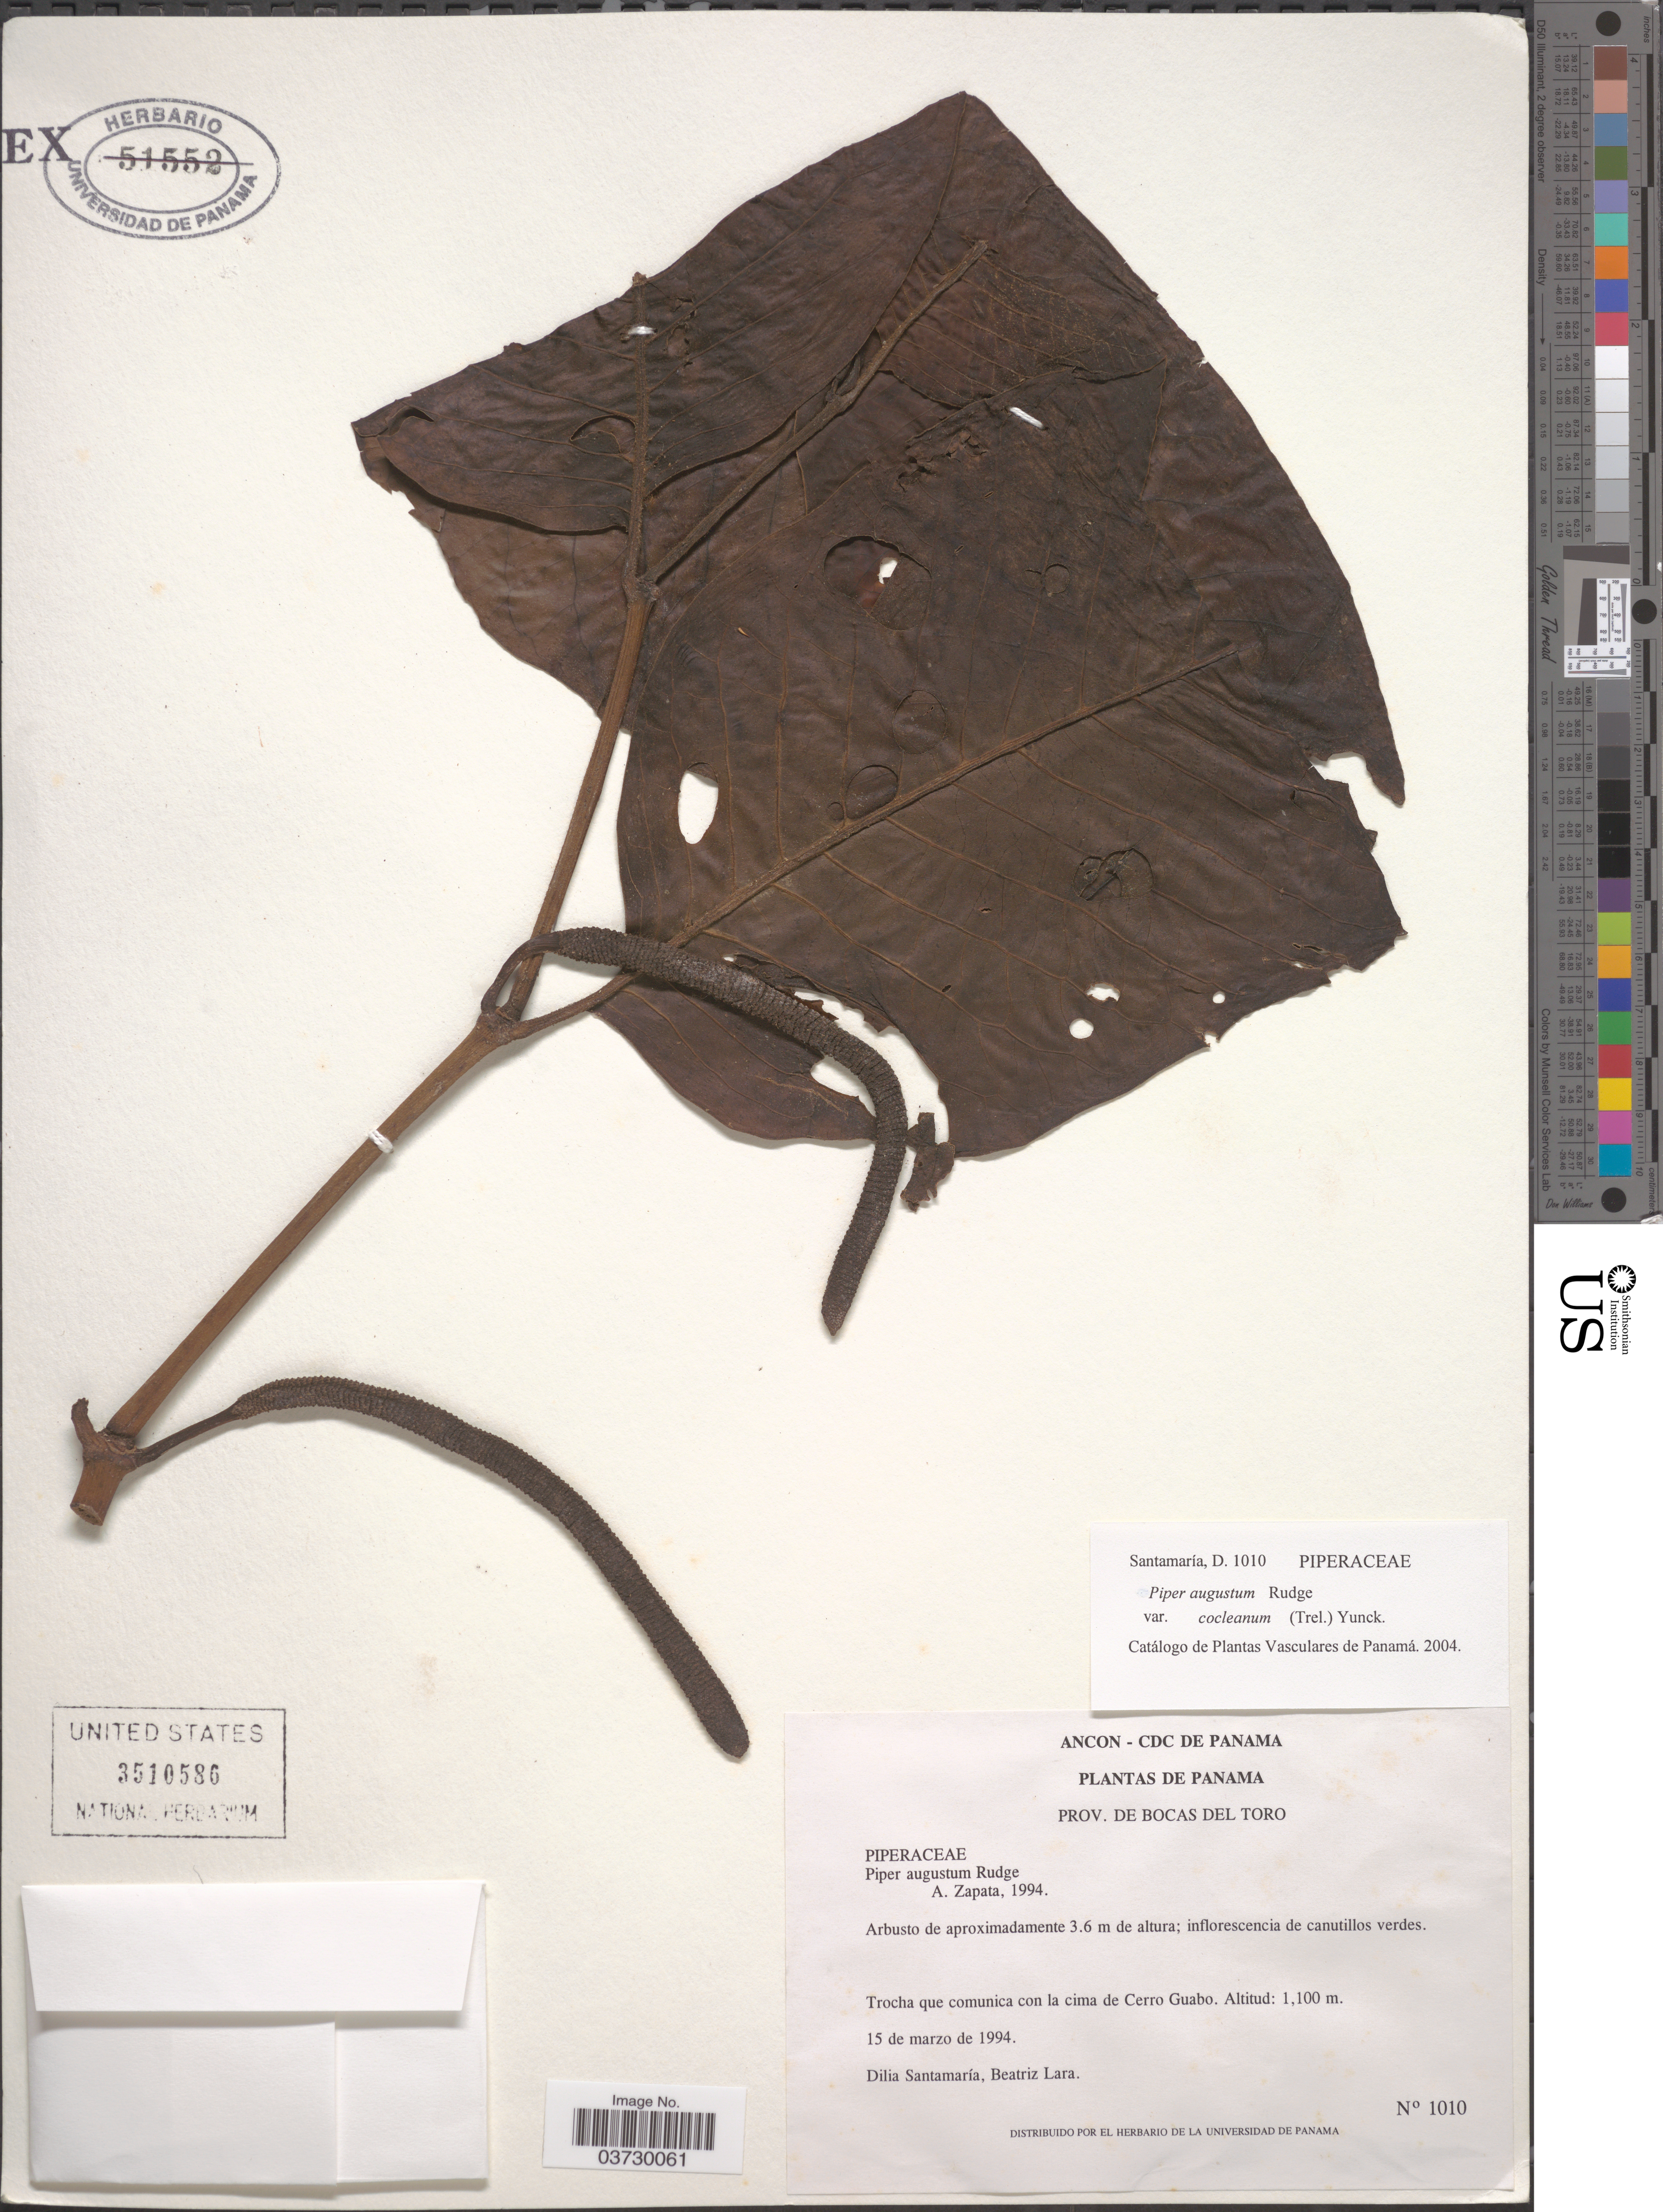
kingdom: Plantae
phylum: Tracheophyta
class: Magnoliopsida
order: Piperales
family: Piperaceae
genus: Piper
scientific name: Piper augustum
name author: Rudge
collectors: D. Santamaria & B. Lara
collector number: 1010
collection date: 1994-03-15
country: Panama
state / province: Bocas del Toro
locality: Trocha que comunica con la cima de Cerro guabo.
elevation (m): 1100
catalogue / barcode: US 3510586